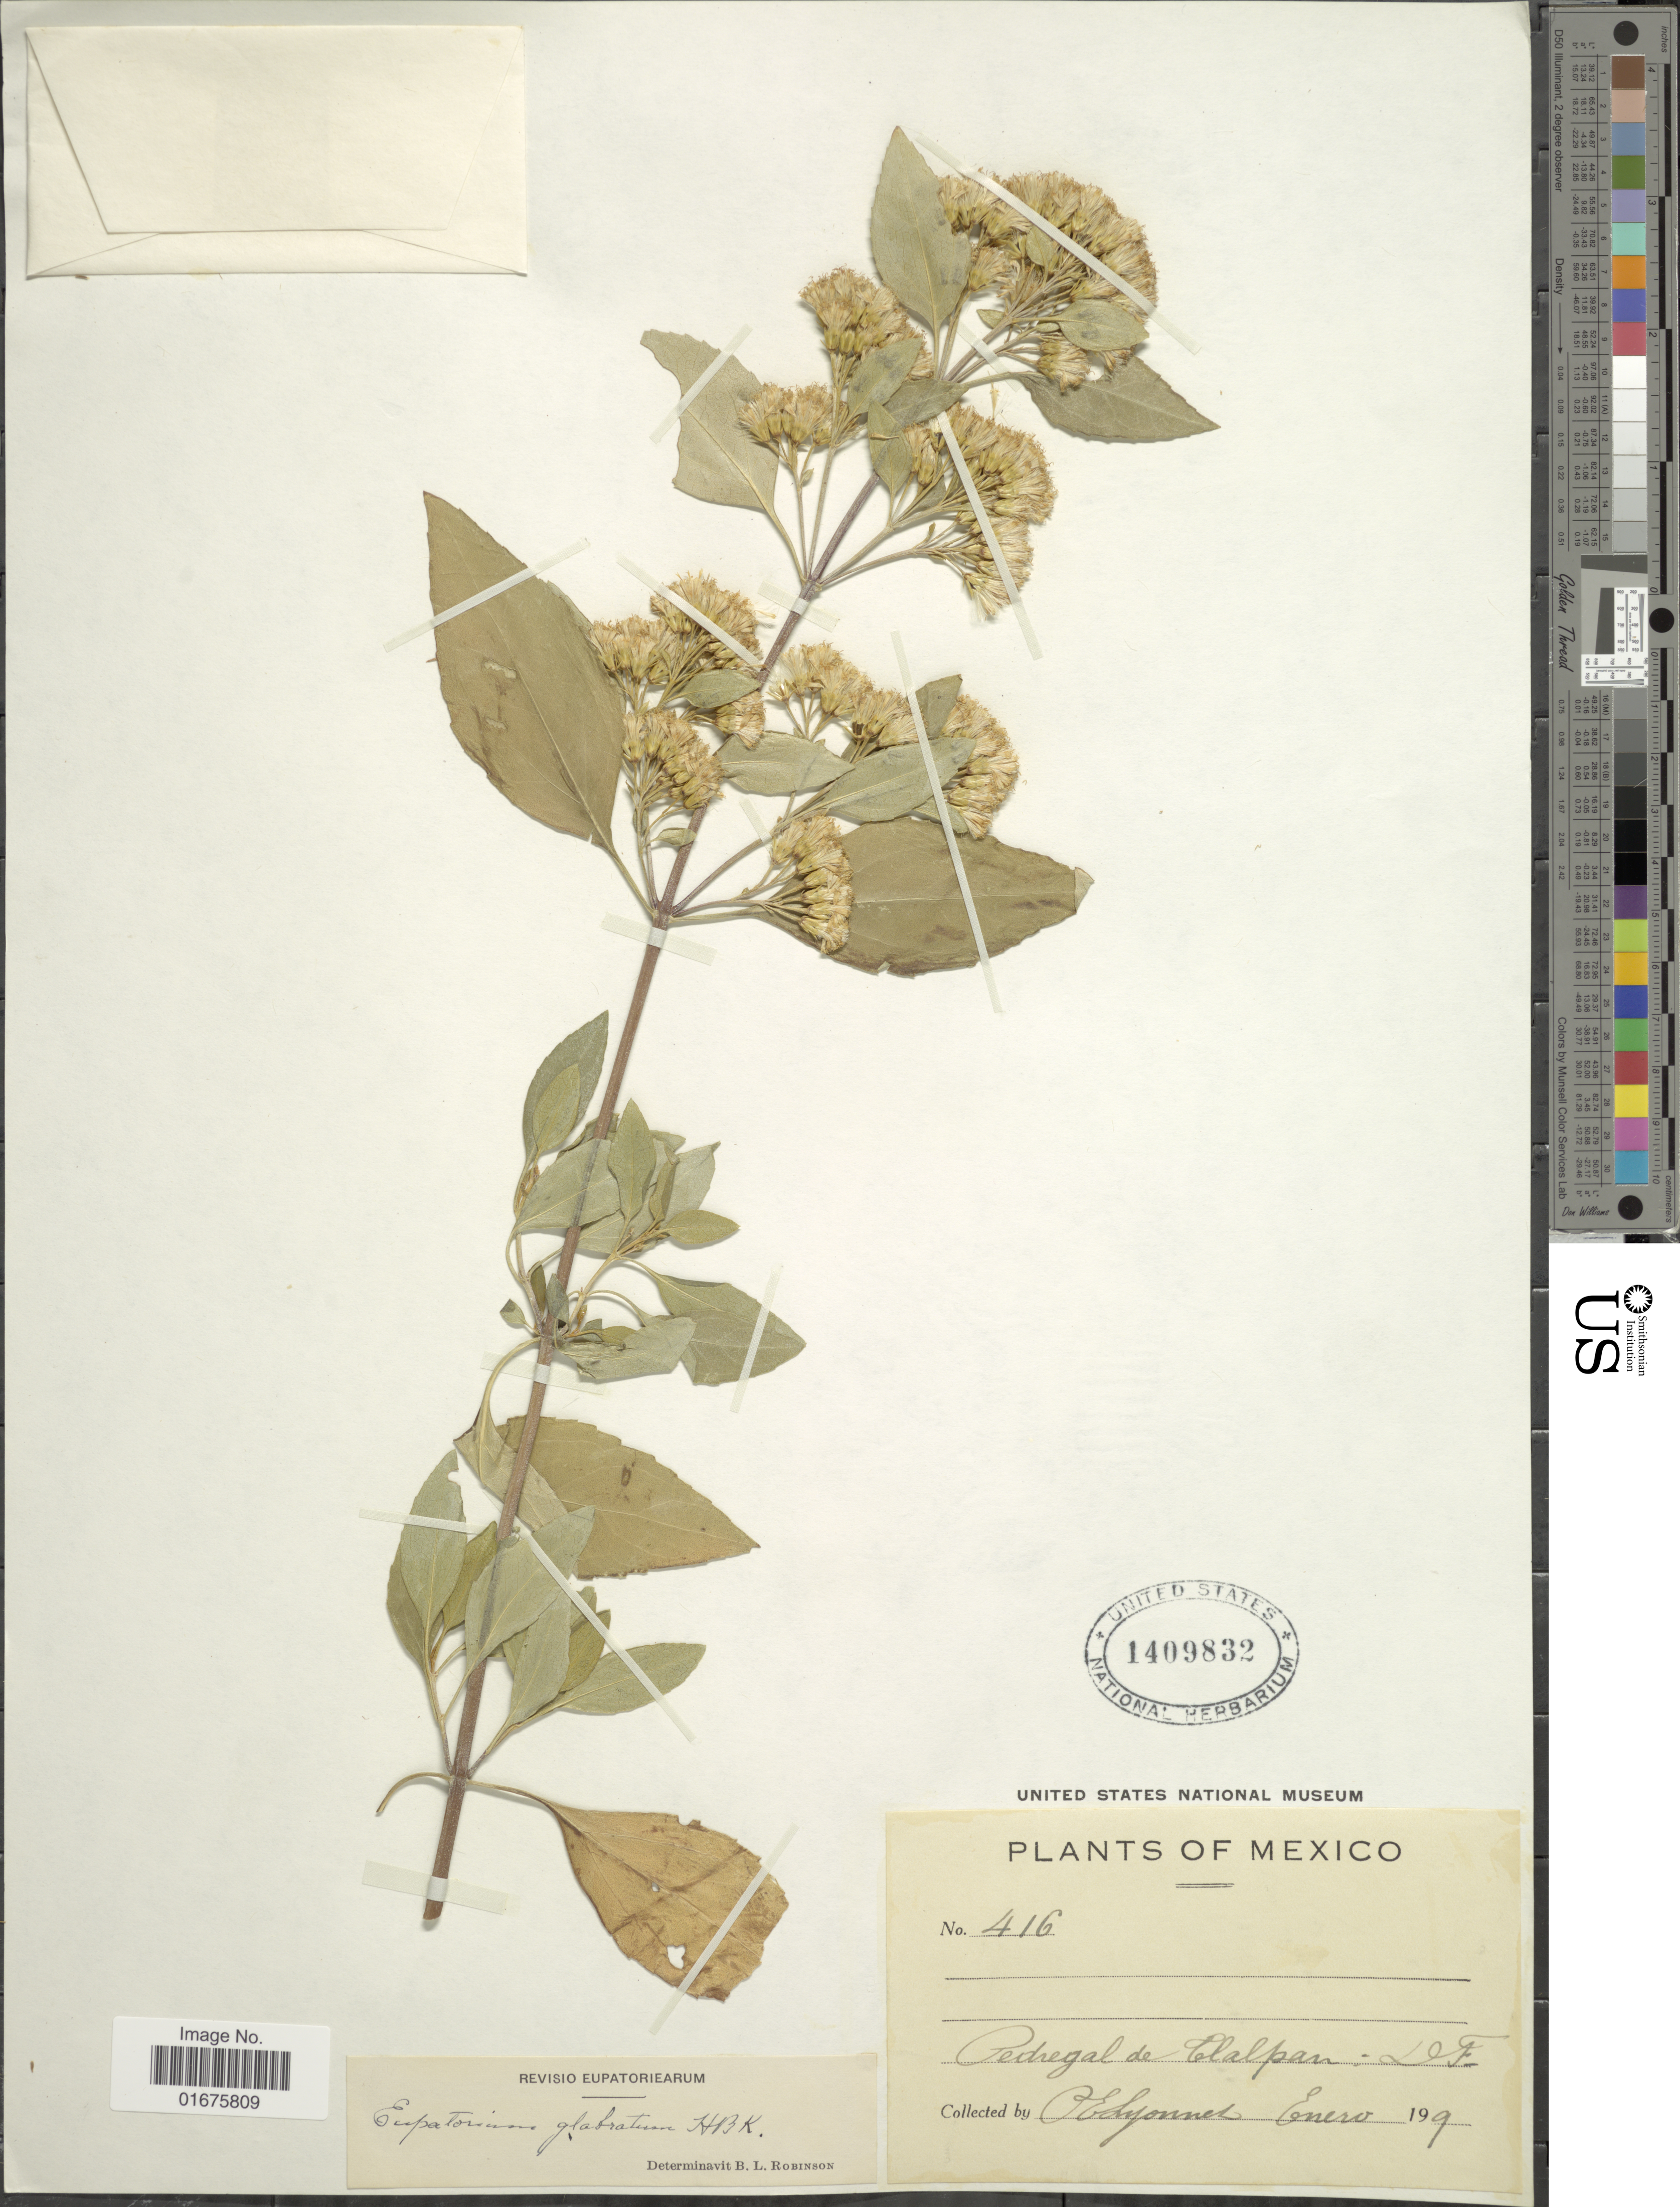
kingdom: Plantae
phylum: Tracheophyta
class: Magnoliopsida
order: Asterales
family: Asteraceae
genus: Ageratina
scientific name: Ageratina glabrata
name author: (Kunth) R.M. King & H. Rob.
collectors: C. Lyonnet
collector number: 416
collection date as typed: Transcribed d/m/y: /1/199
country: Mexico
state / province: Distrito Federal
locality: Pedregal de Clalpan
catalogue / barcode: US 1409832